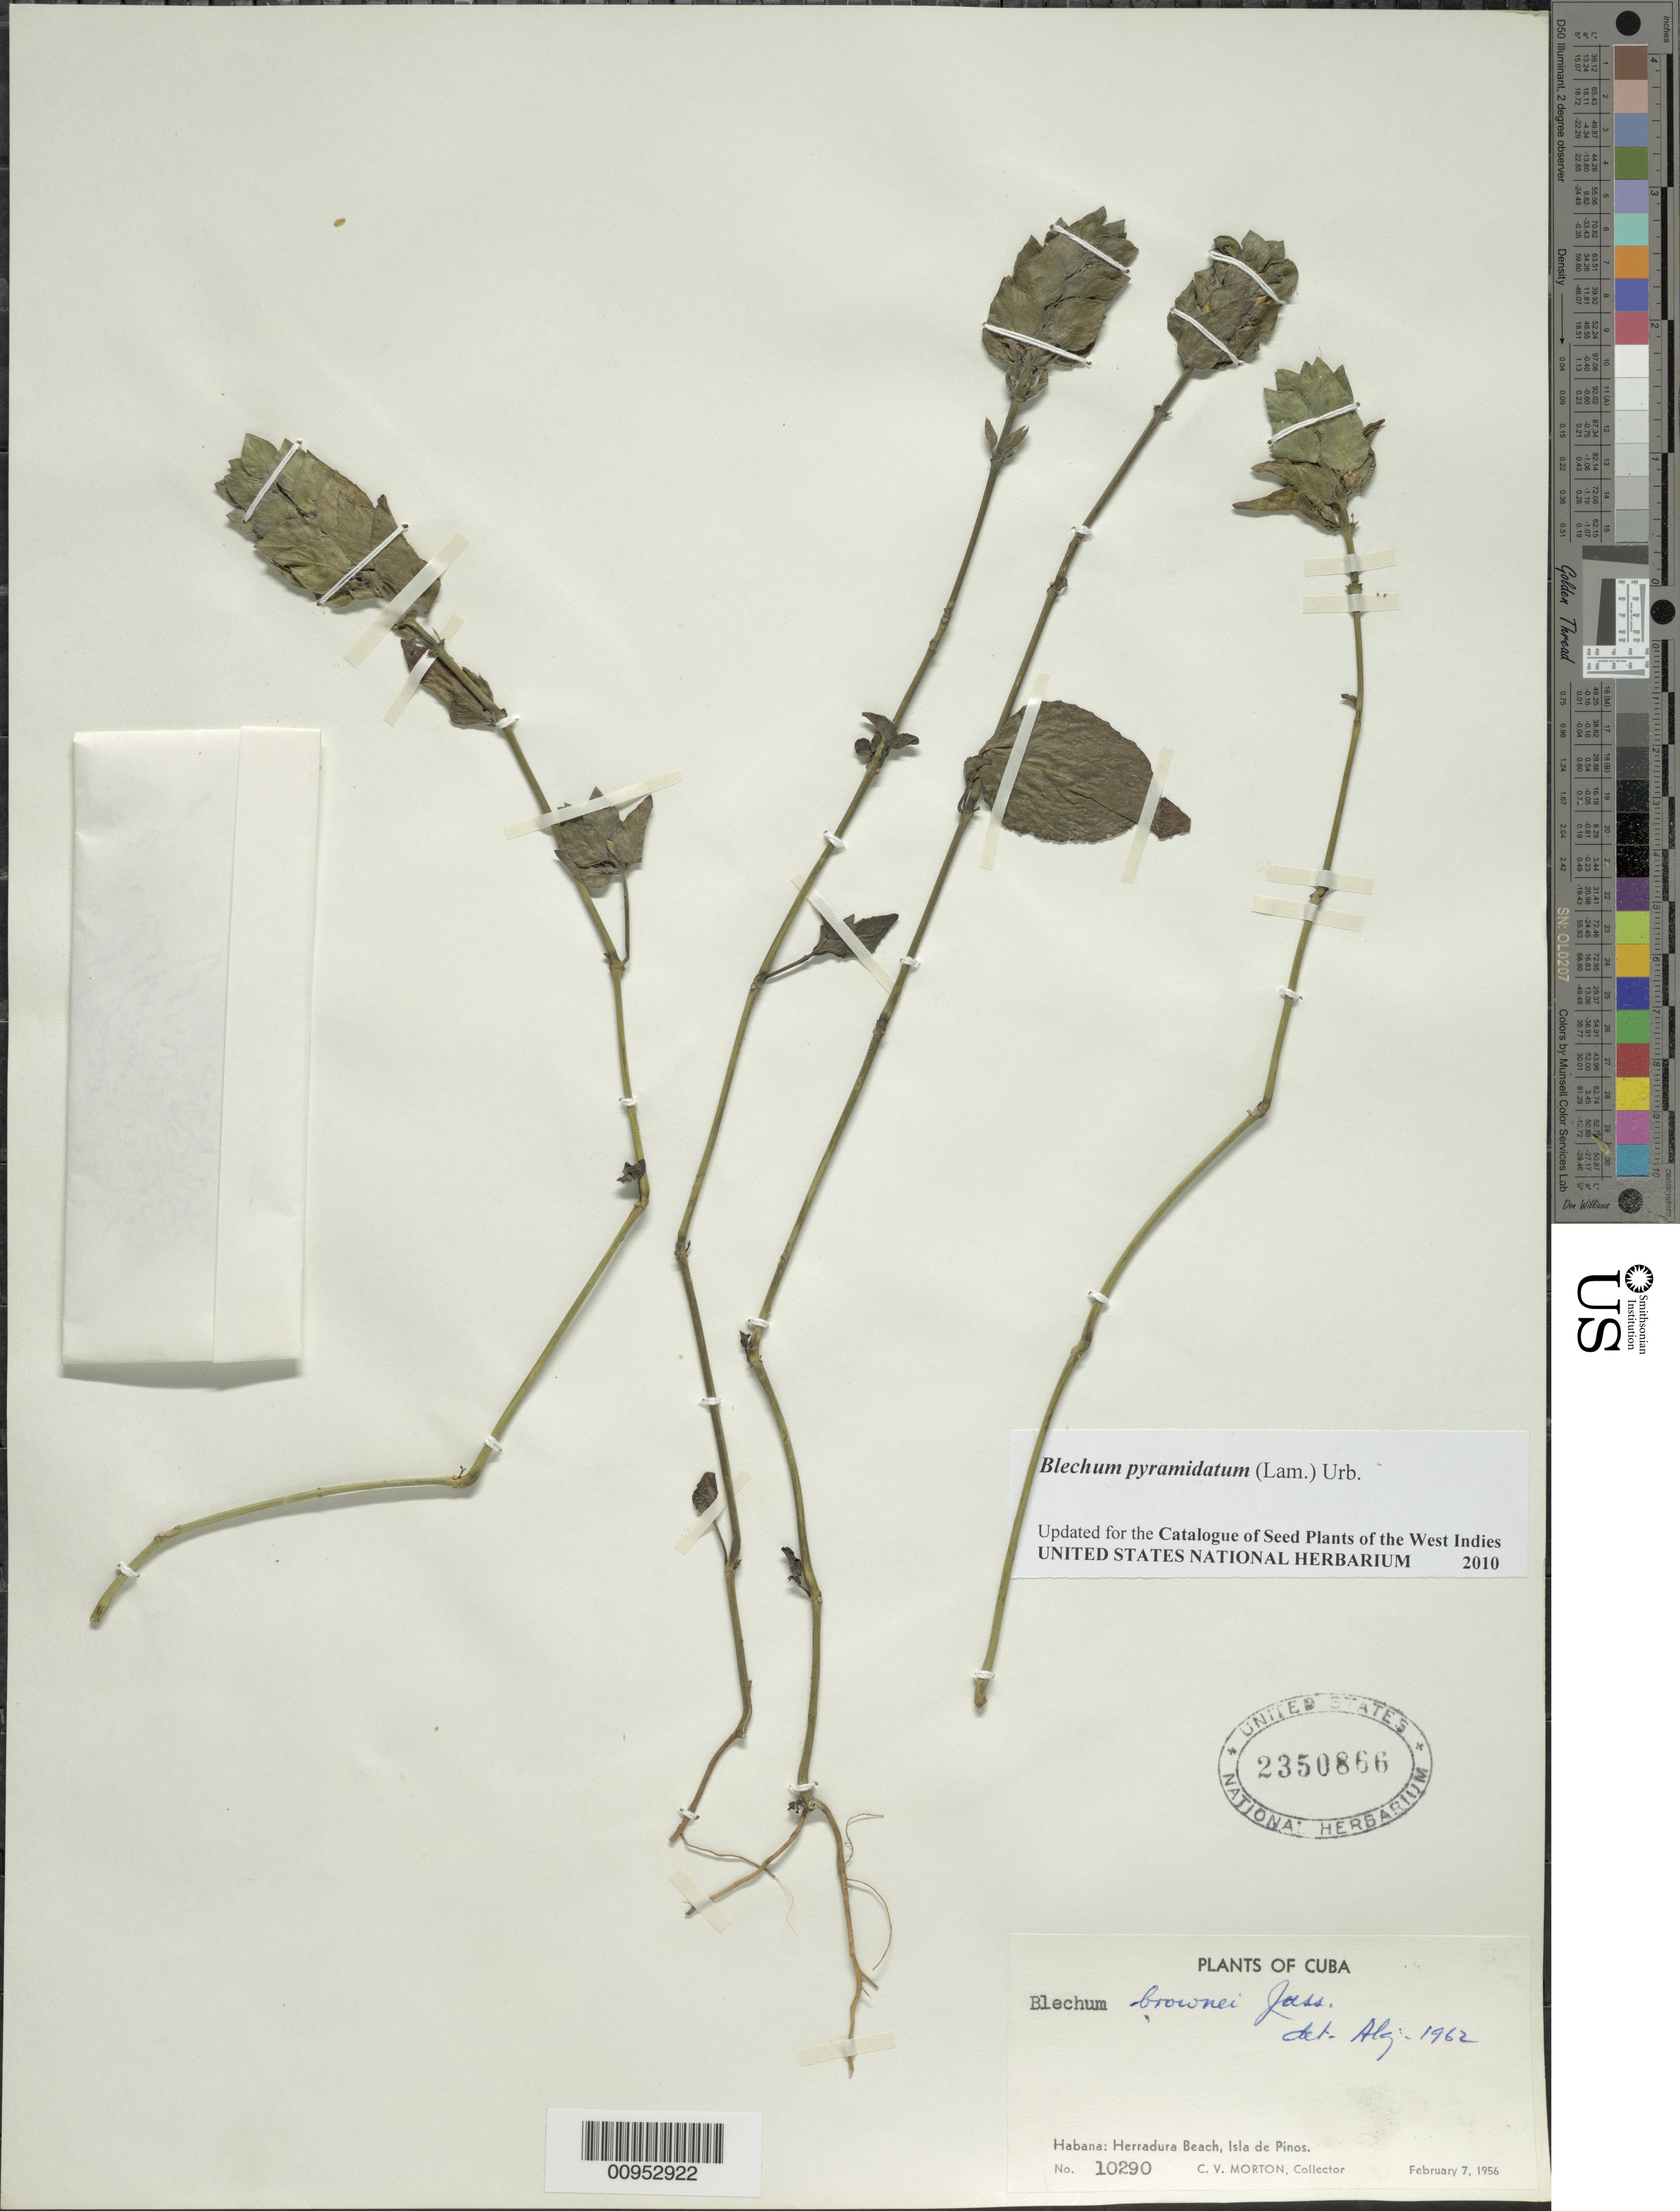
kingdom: Plantae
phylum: Tracheophyta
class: Magnoliopsida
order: Lamiales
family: Acanthaceae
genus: Blechum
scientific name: Blechum pyramidatum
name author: (Lam.) Urb.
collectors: C. V. Morton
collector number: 10290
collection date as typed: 07 Feb 1956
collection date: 1956-02-07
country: Cuba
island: Isla de la Juventud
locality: Herradura Beach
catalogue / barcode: US 2350866